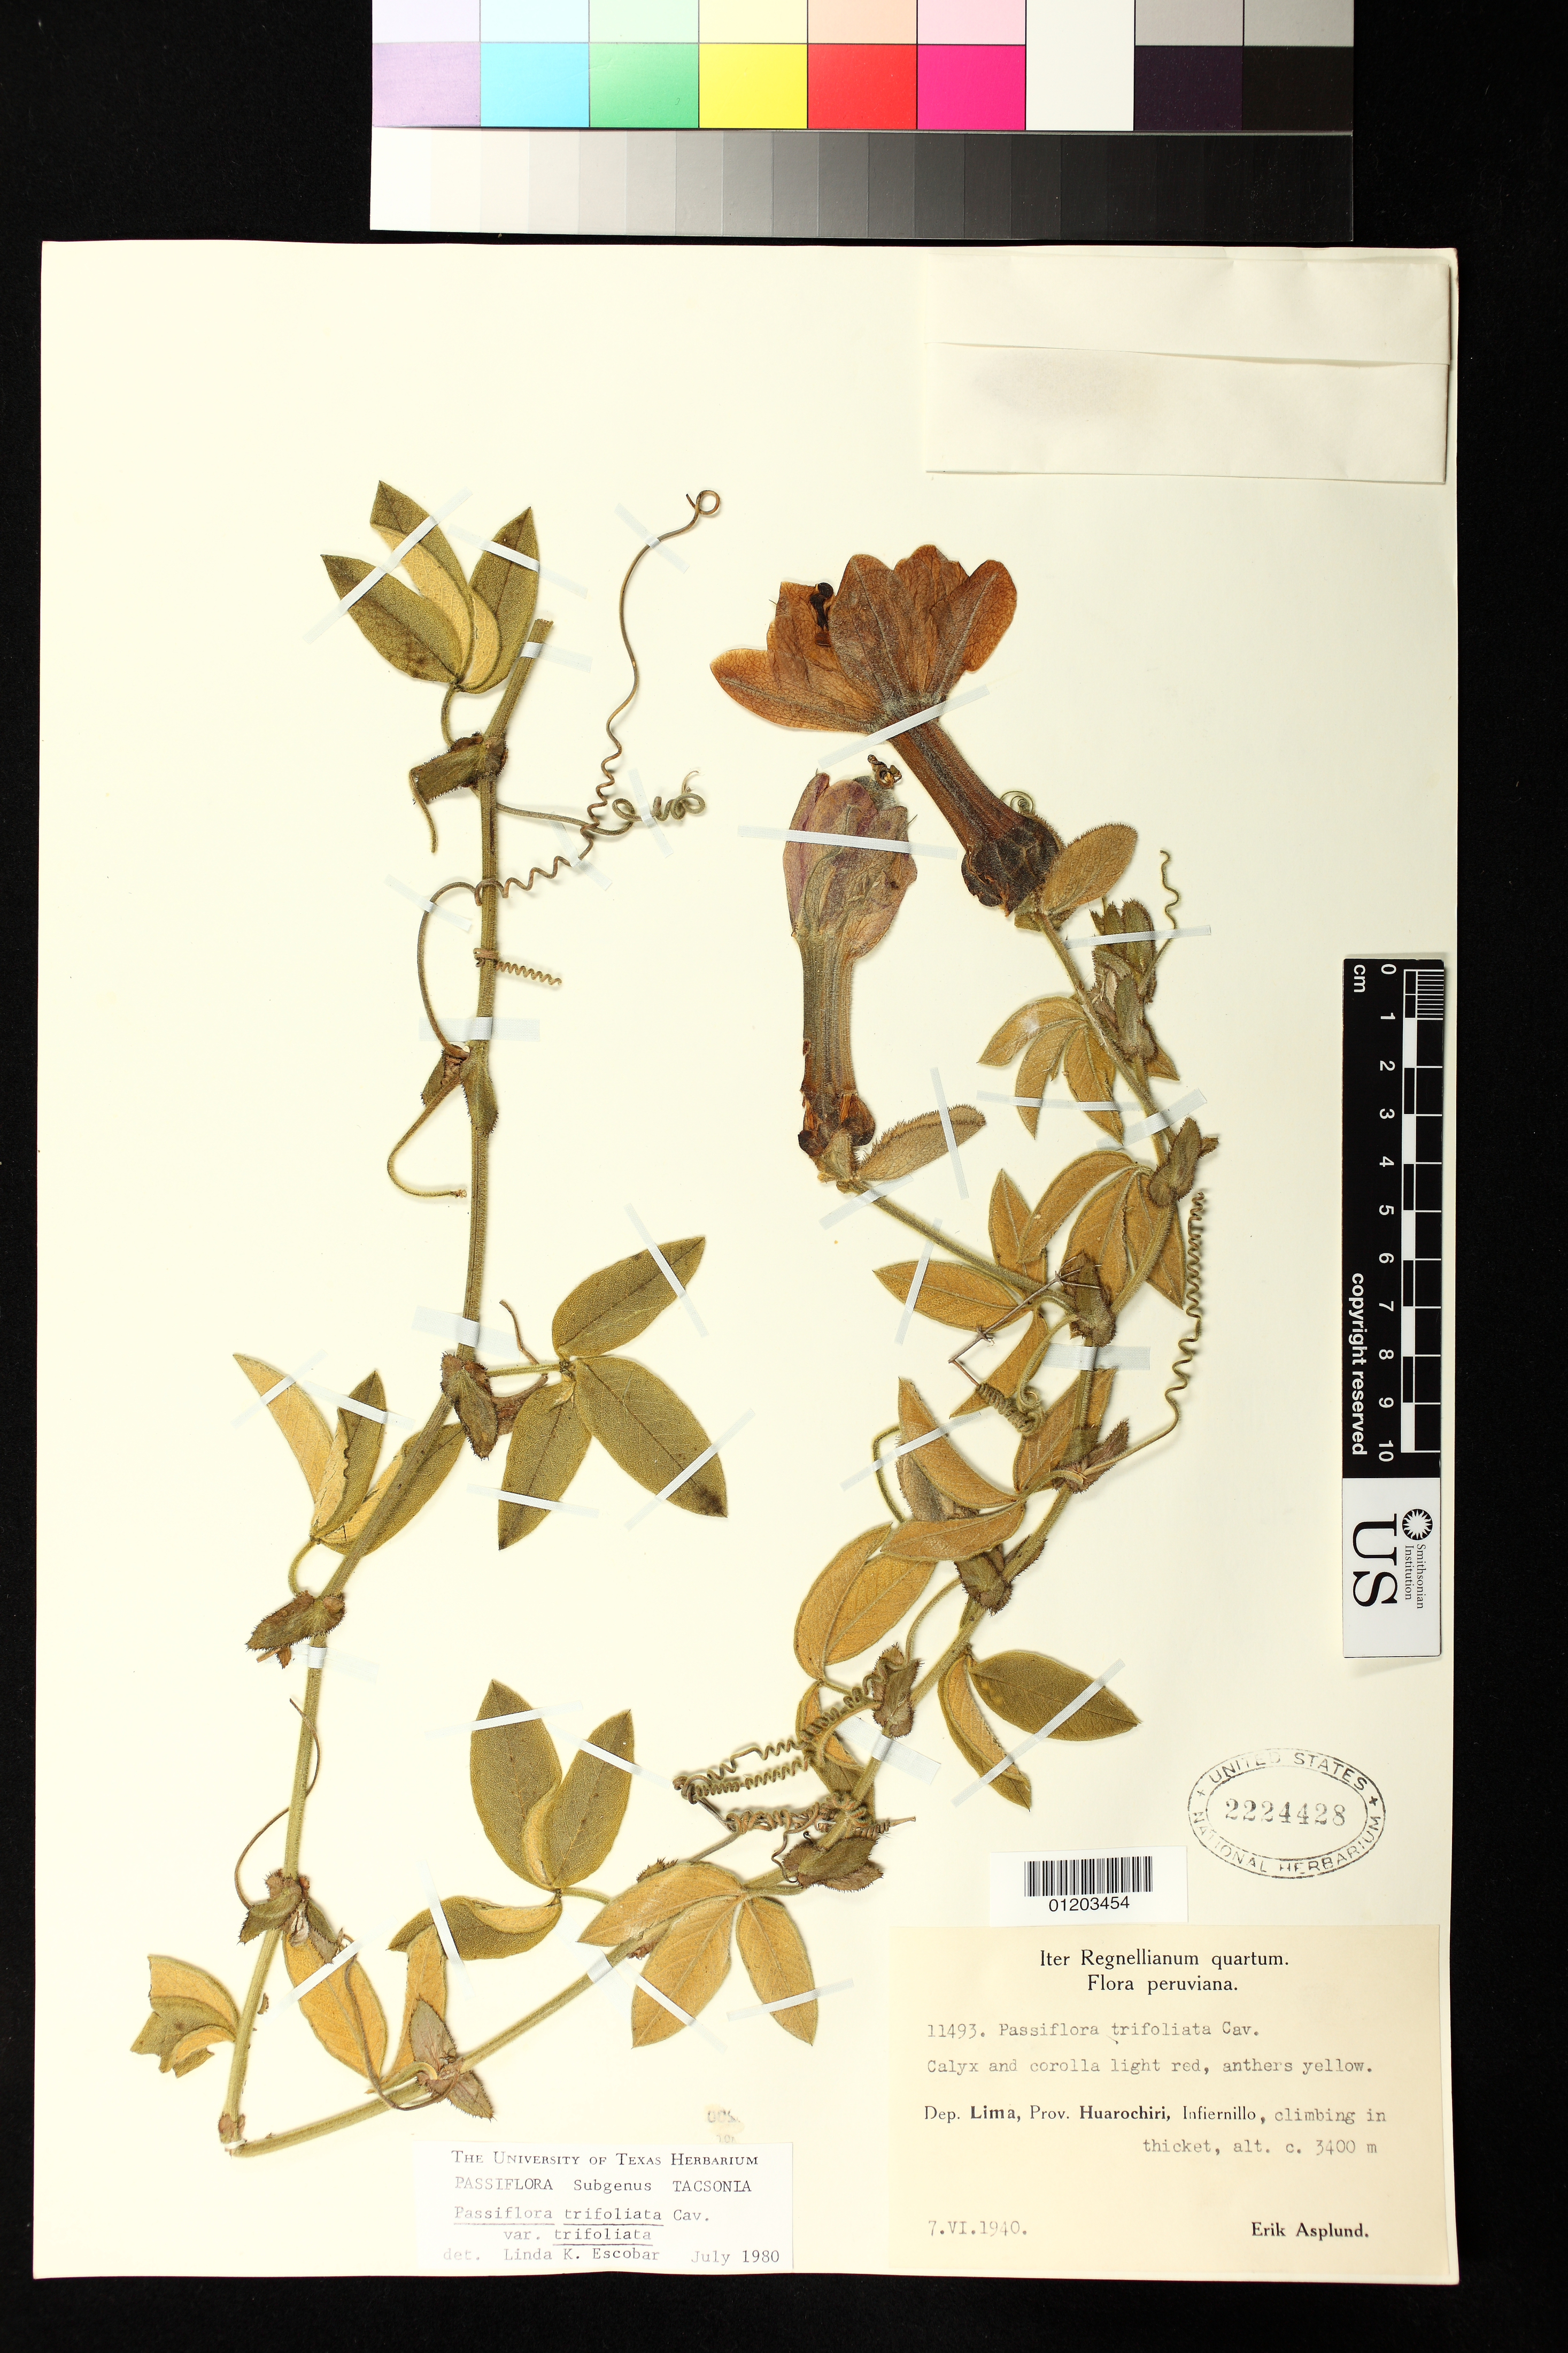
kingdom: Plantae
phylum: Tracheophyta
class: Magnoliopsida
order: Malpighiales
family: Passifloraceae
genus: Passiflora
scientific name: Passiflora trifoliata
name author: Cav.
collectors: E. Asplund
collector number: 11493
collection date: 1940-06-07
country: Peru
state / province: Lima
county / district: Huarochirí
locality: Infiernillo, climbing in thicket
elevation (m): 3400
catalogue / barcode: US 2224428